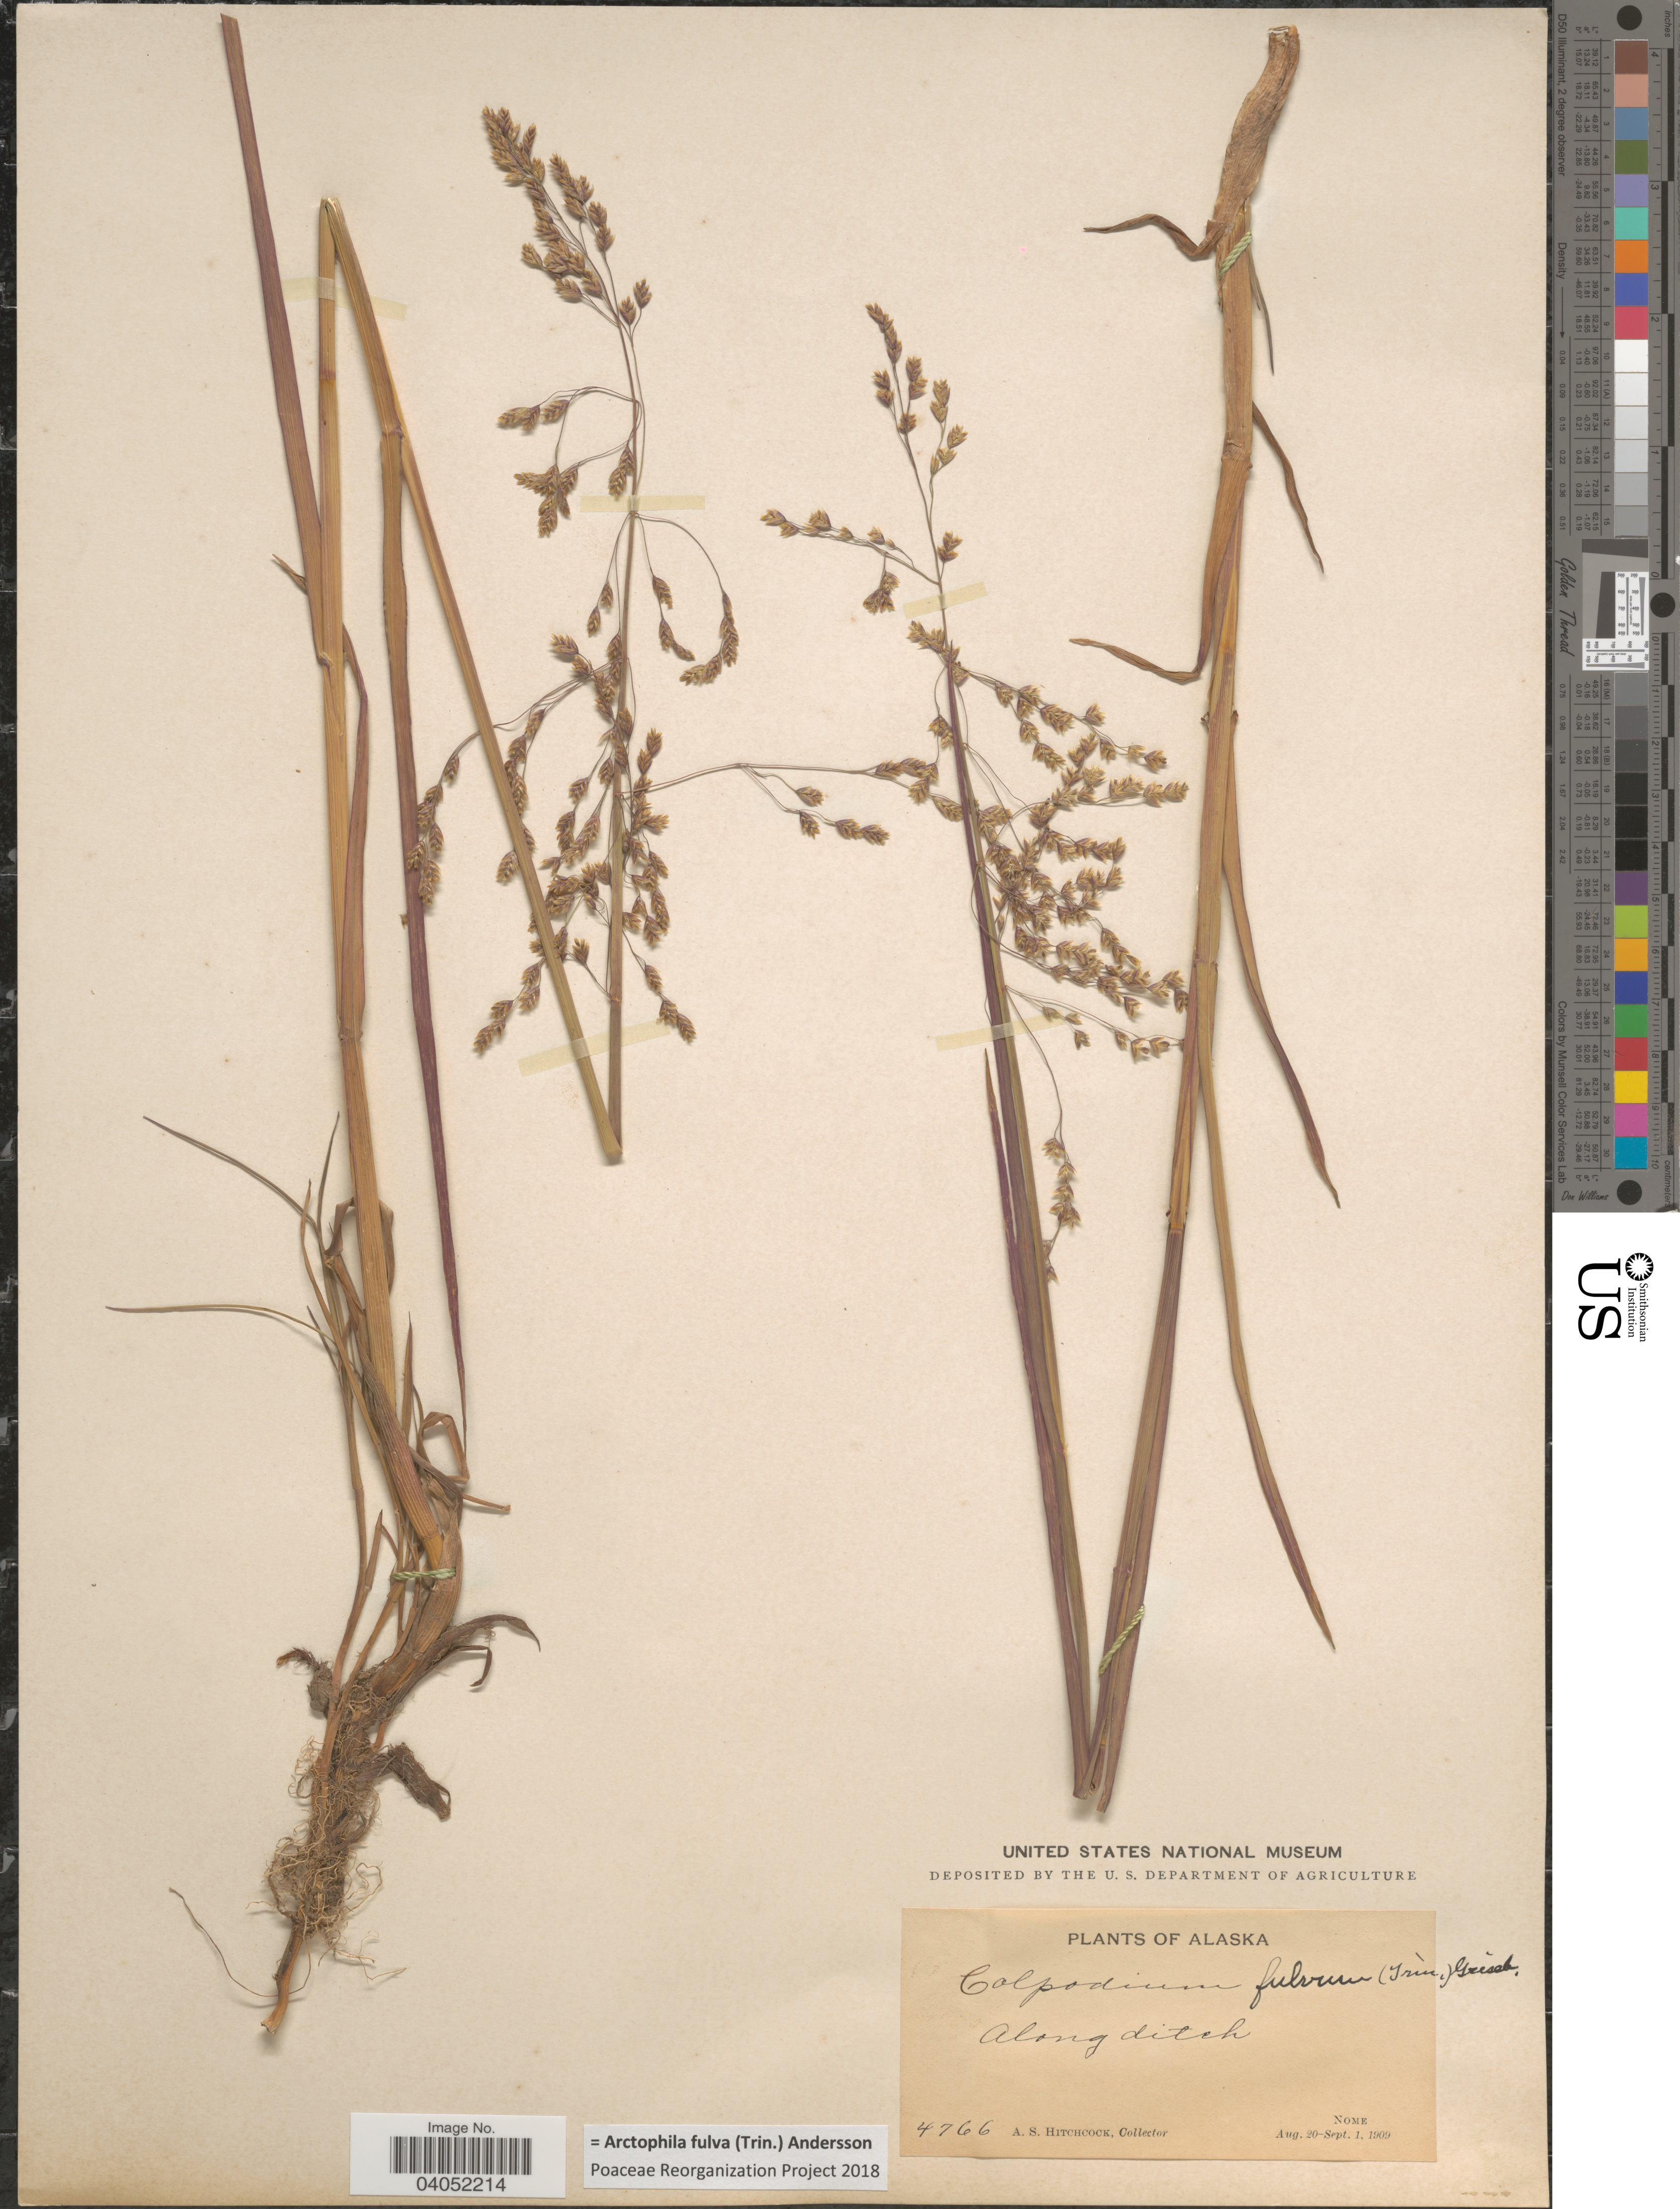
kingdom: Plantae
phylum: Tracheophyta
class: Liliopsida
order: Poales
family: Poaceae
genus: Arctophila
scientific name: Arctophila fulva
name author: (Trin.) Andersson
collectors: A. S. Hitchcock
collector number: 4766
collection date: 1909-08-20/1909-09-01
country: United States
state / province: Alaska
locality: Nome.